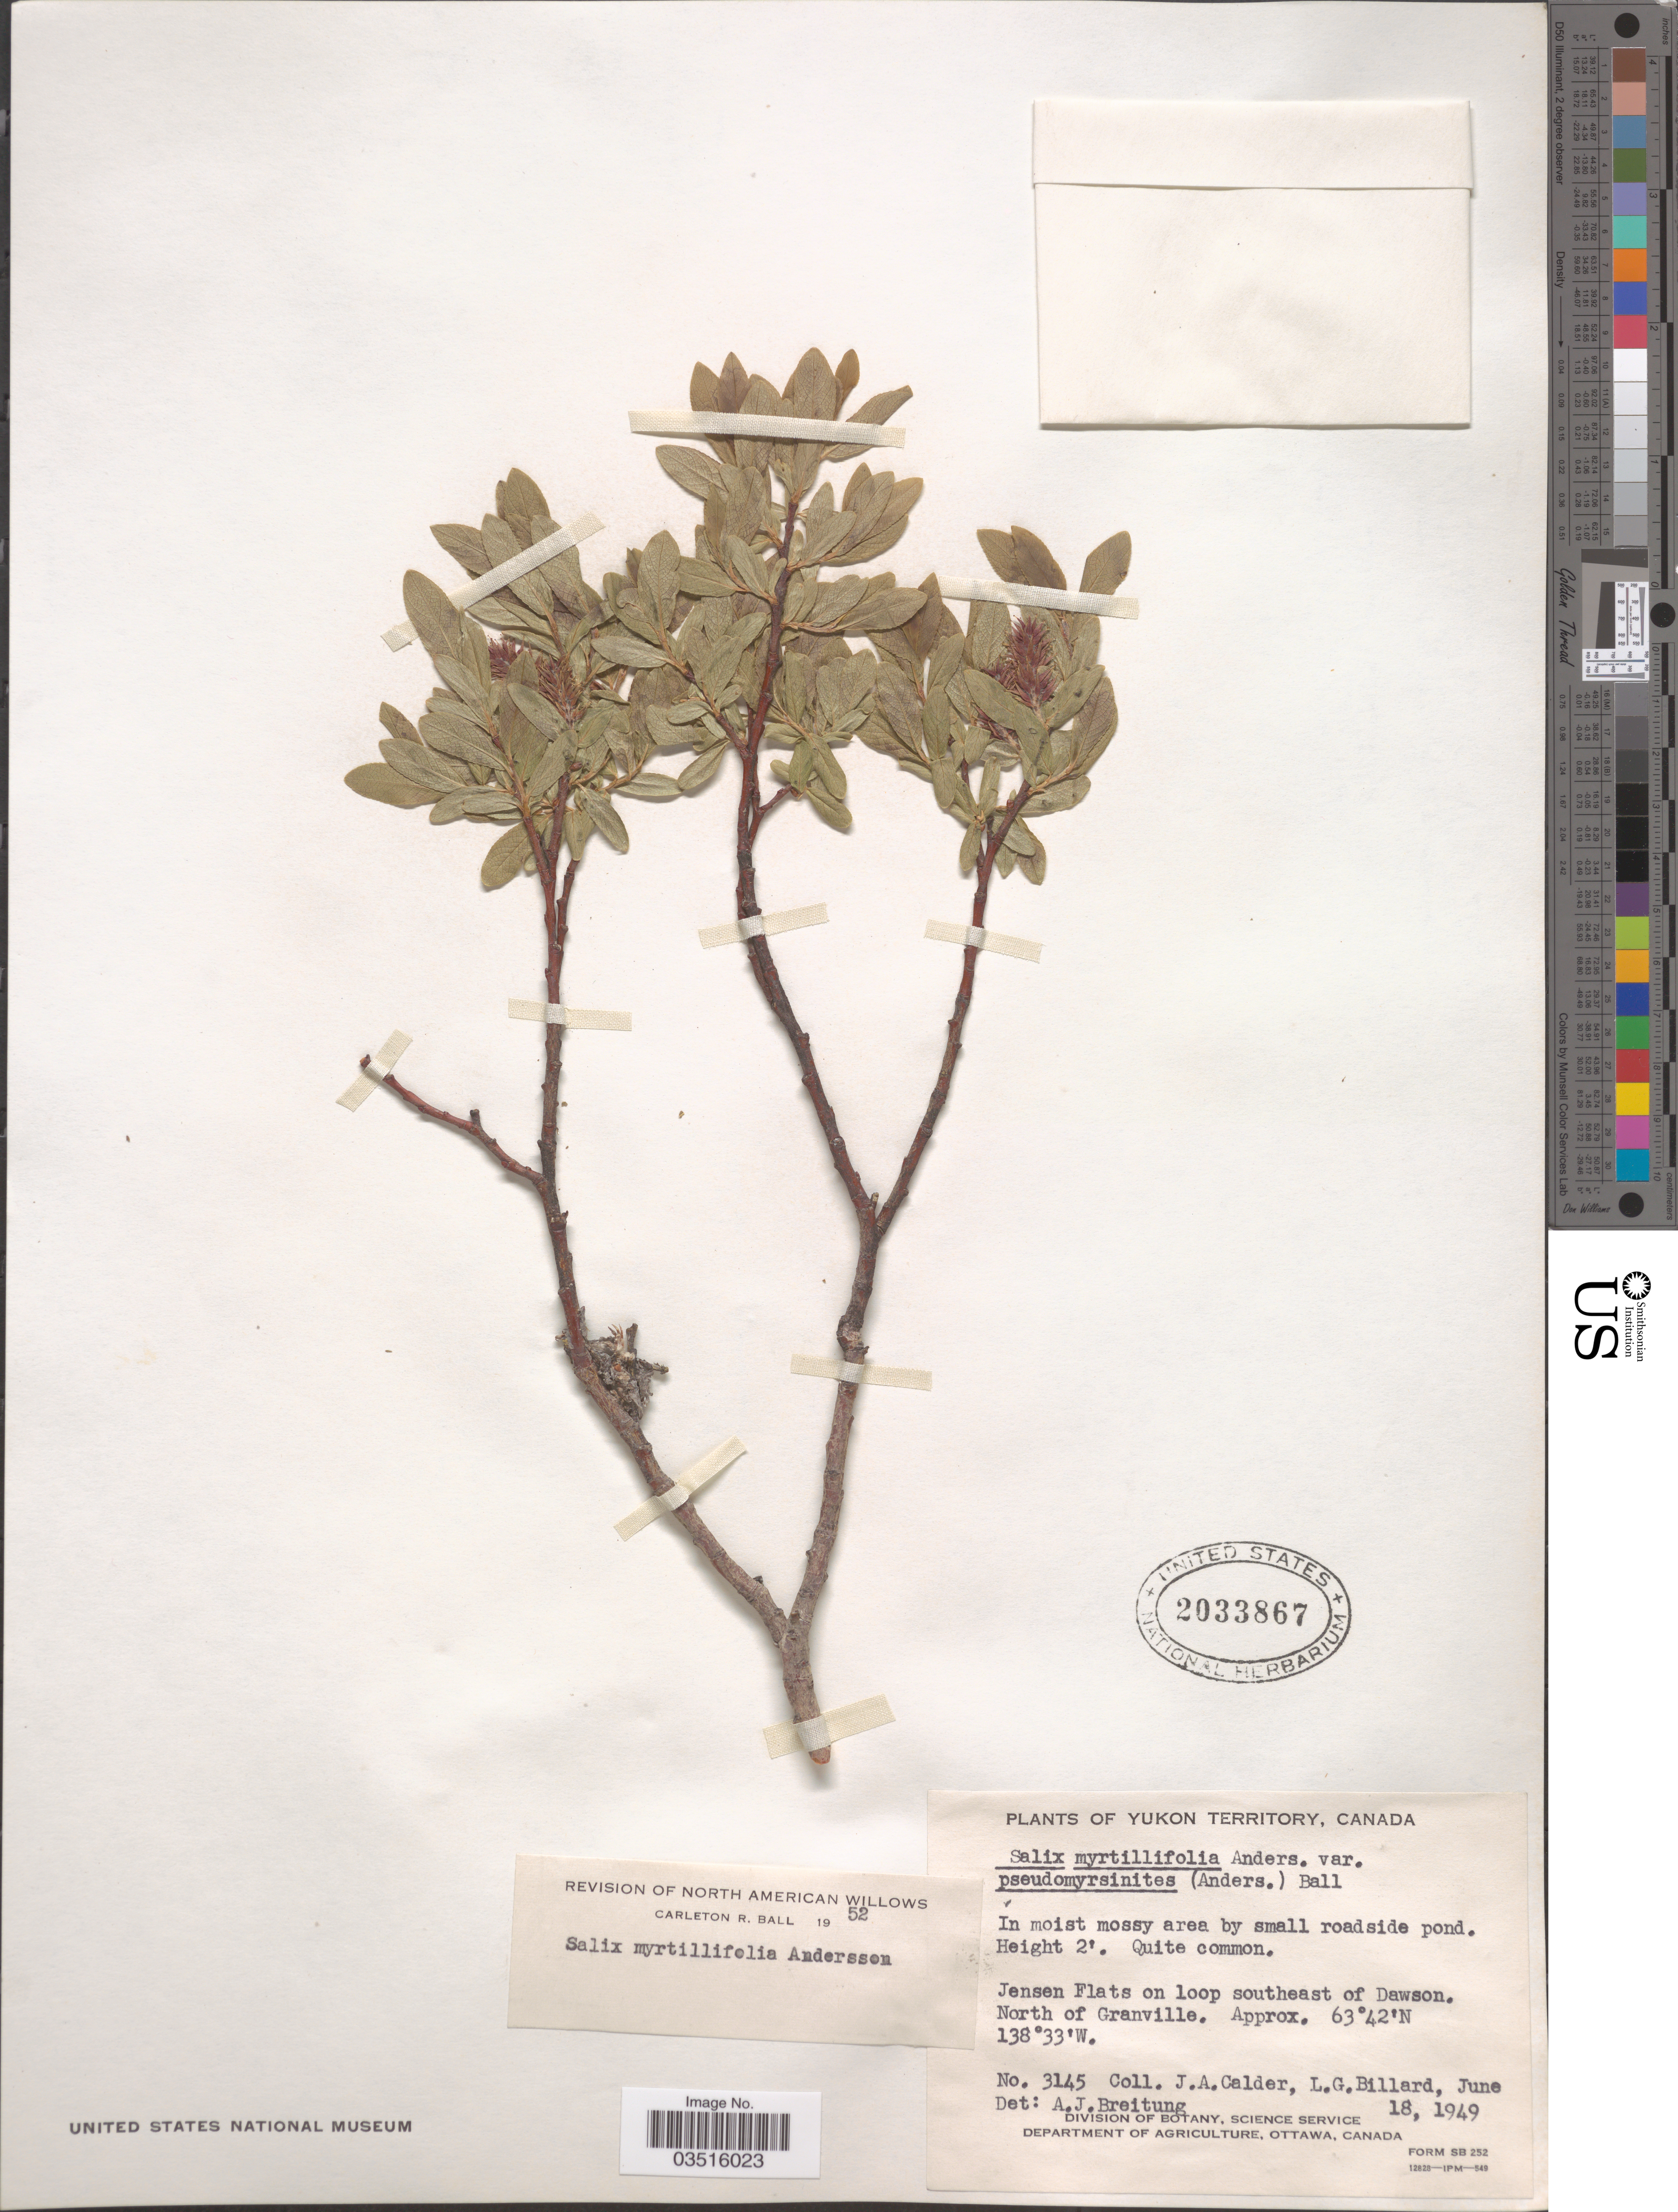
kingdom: Plantae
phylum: Tracheophyta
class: Magnoliopsida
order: Malpighiales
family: Salicaceae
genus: Salix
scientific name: Salix myrtillifolia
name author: Andersson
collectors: J. A. Calder & L. Billard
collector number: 3145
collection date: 1949-06-18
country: Canada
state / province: Yukon Territory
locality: Jensen Flats on loop southeast of Dawson. North of Granville.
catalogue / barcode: US 2033867